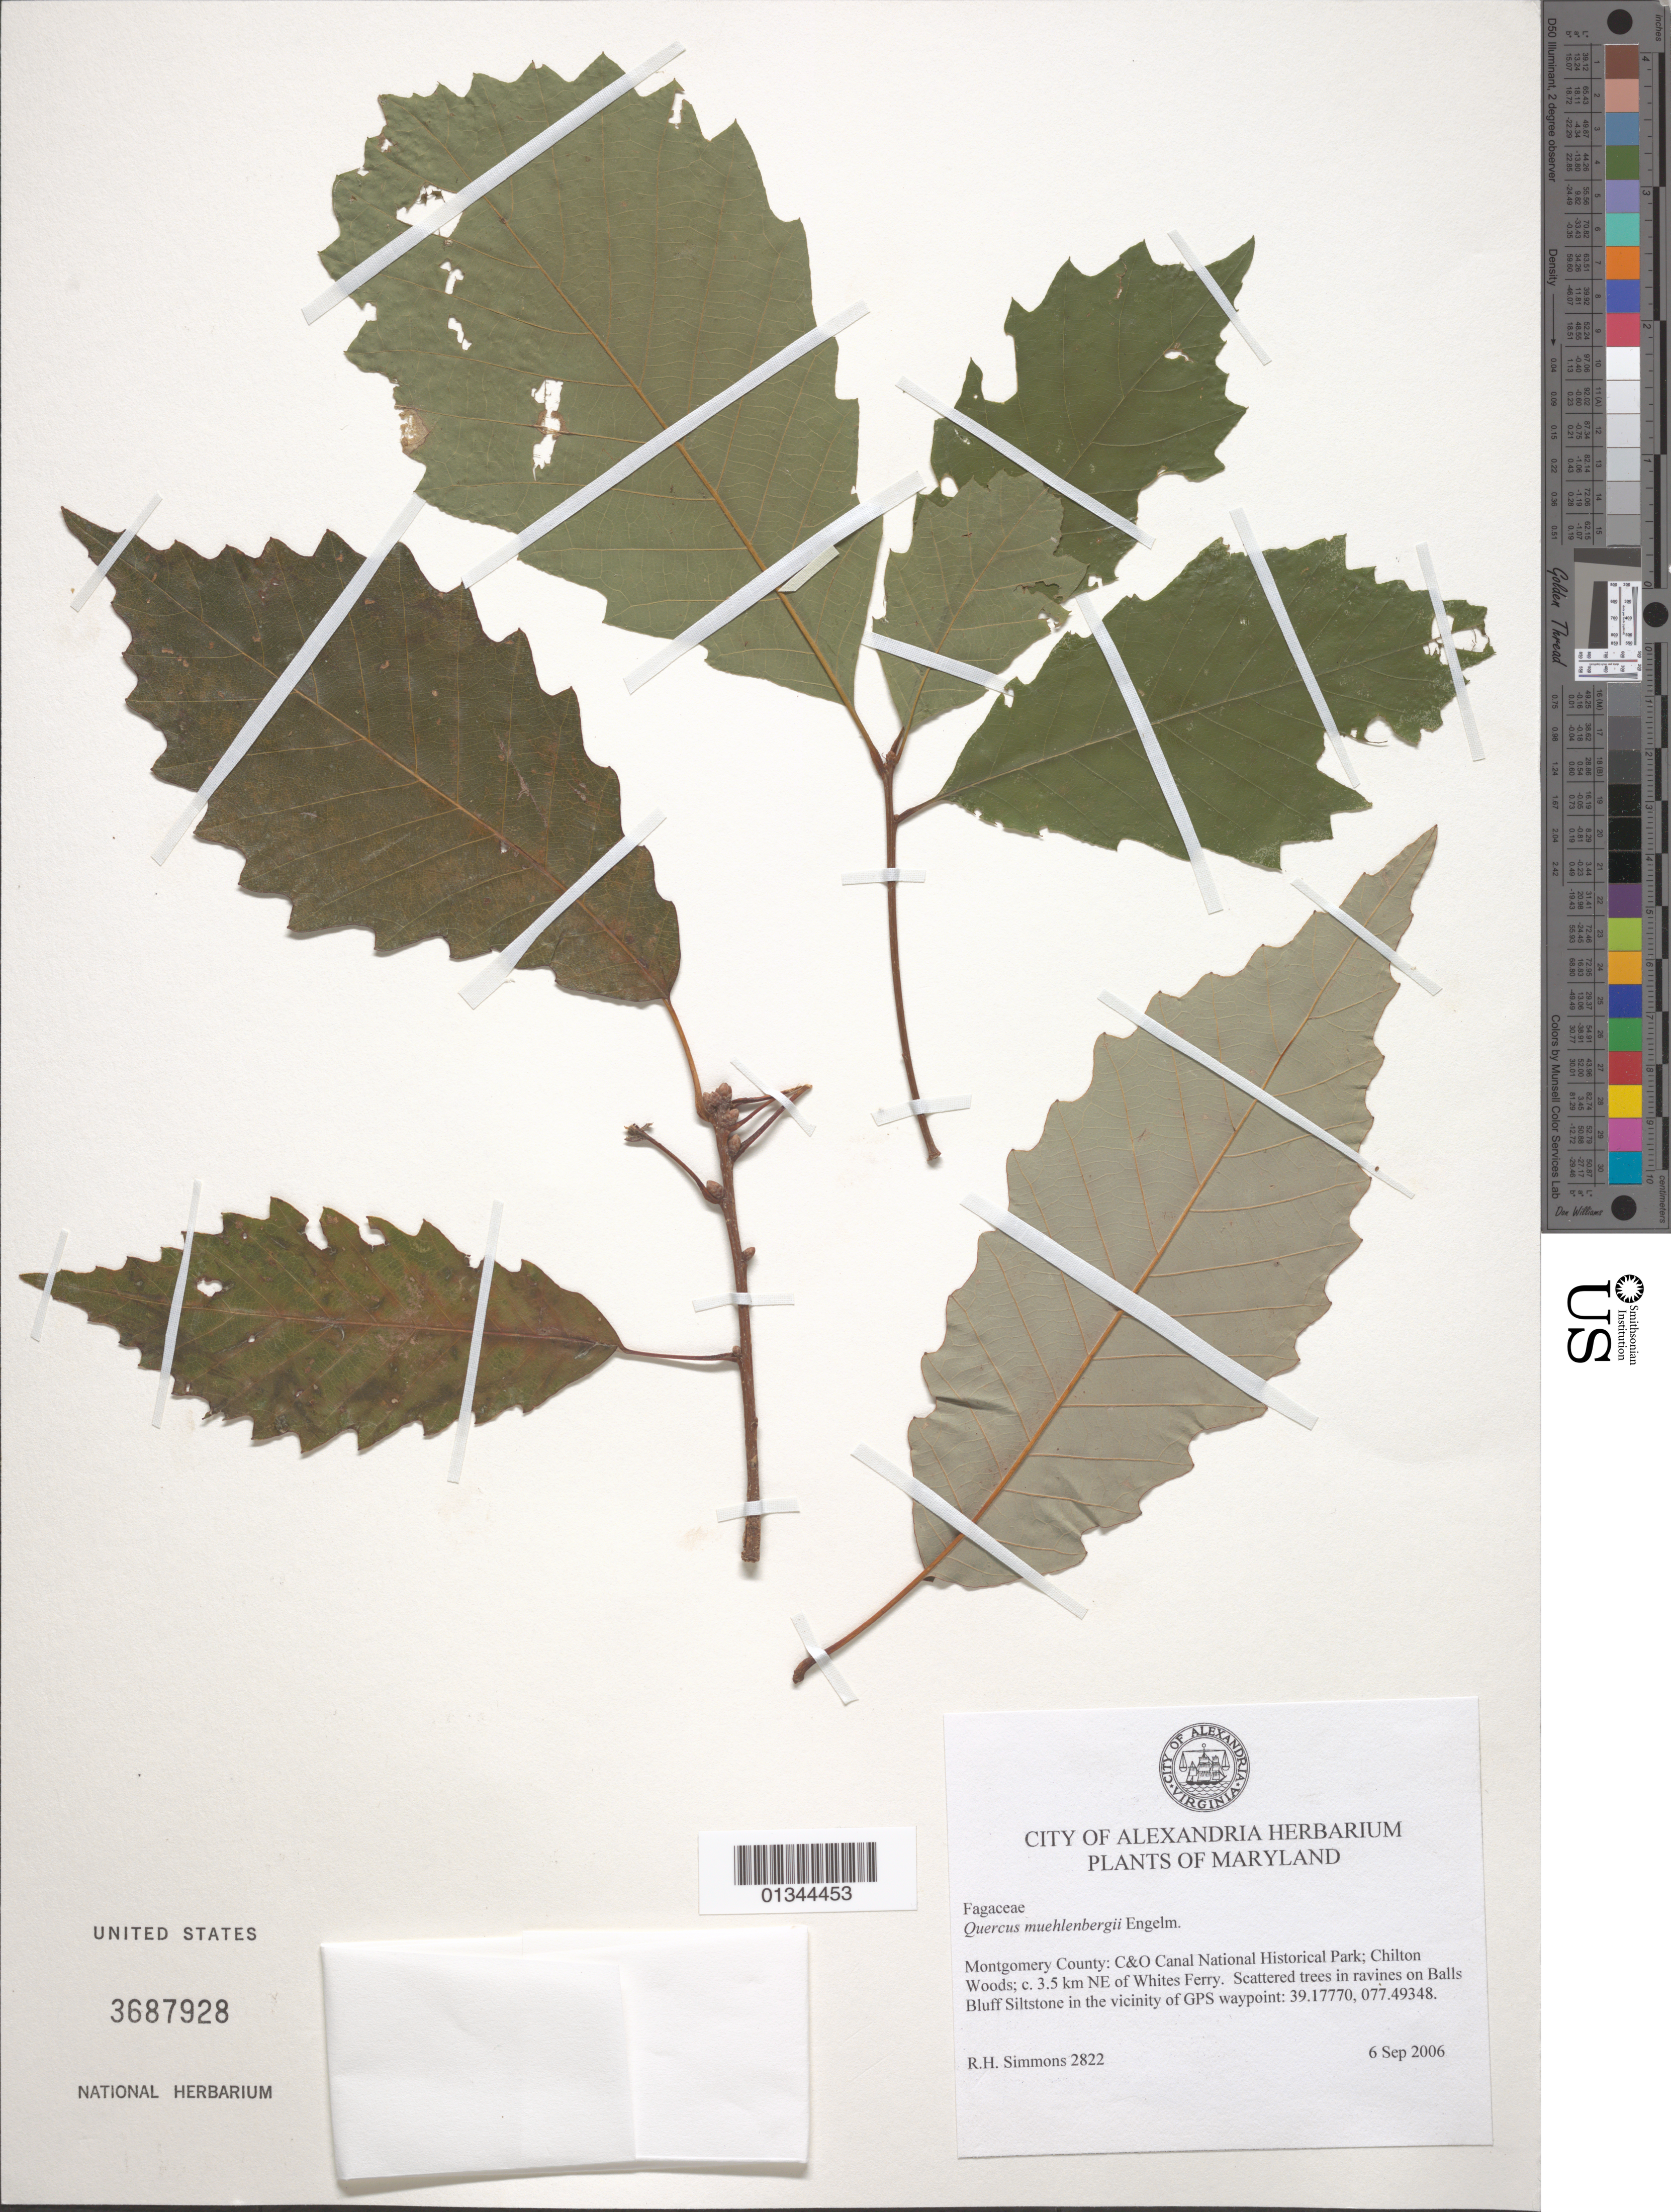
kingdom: Plantae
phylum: Tracheophyta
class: Magnoliopsida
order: Fagales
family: Fagaceae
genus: Quercus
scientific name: Quercus muehlenbergii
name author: Engelm.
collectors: R. H. Simmons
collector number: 2822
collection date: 2006-09-06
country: United States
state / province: Maryland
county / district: Montgomery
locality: C&O Canal National Historical Park, Chilton Woods, c. 3.5 km NE of Whites Ferry.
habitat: Scattered trees in ravines on Balls Bluff Siltstone.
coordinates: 39.17770, 077.49348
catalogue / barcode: US 3687928